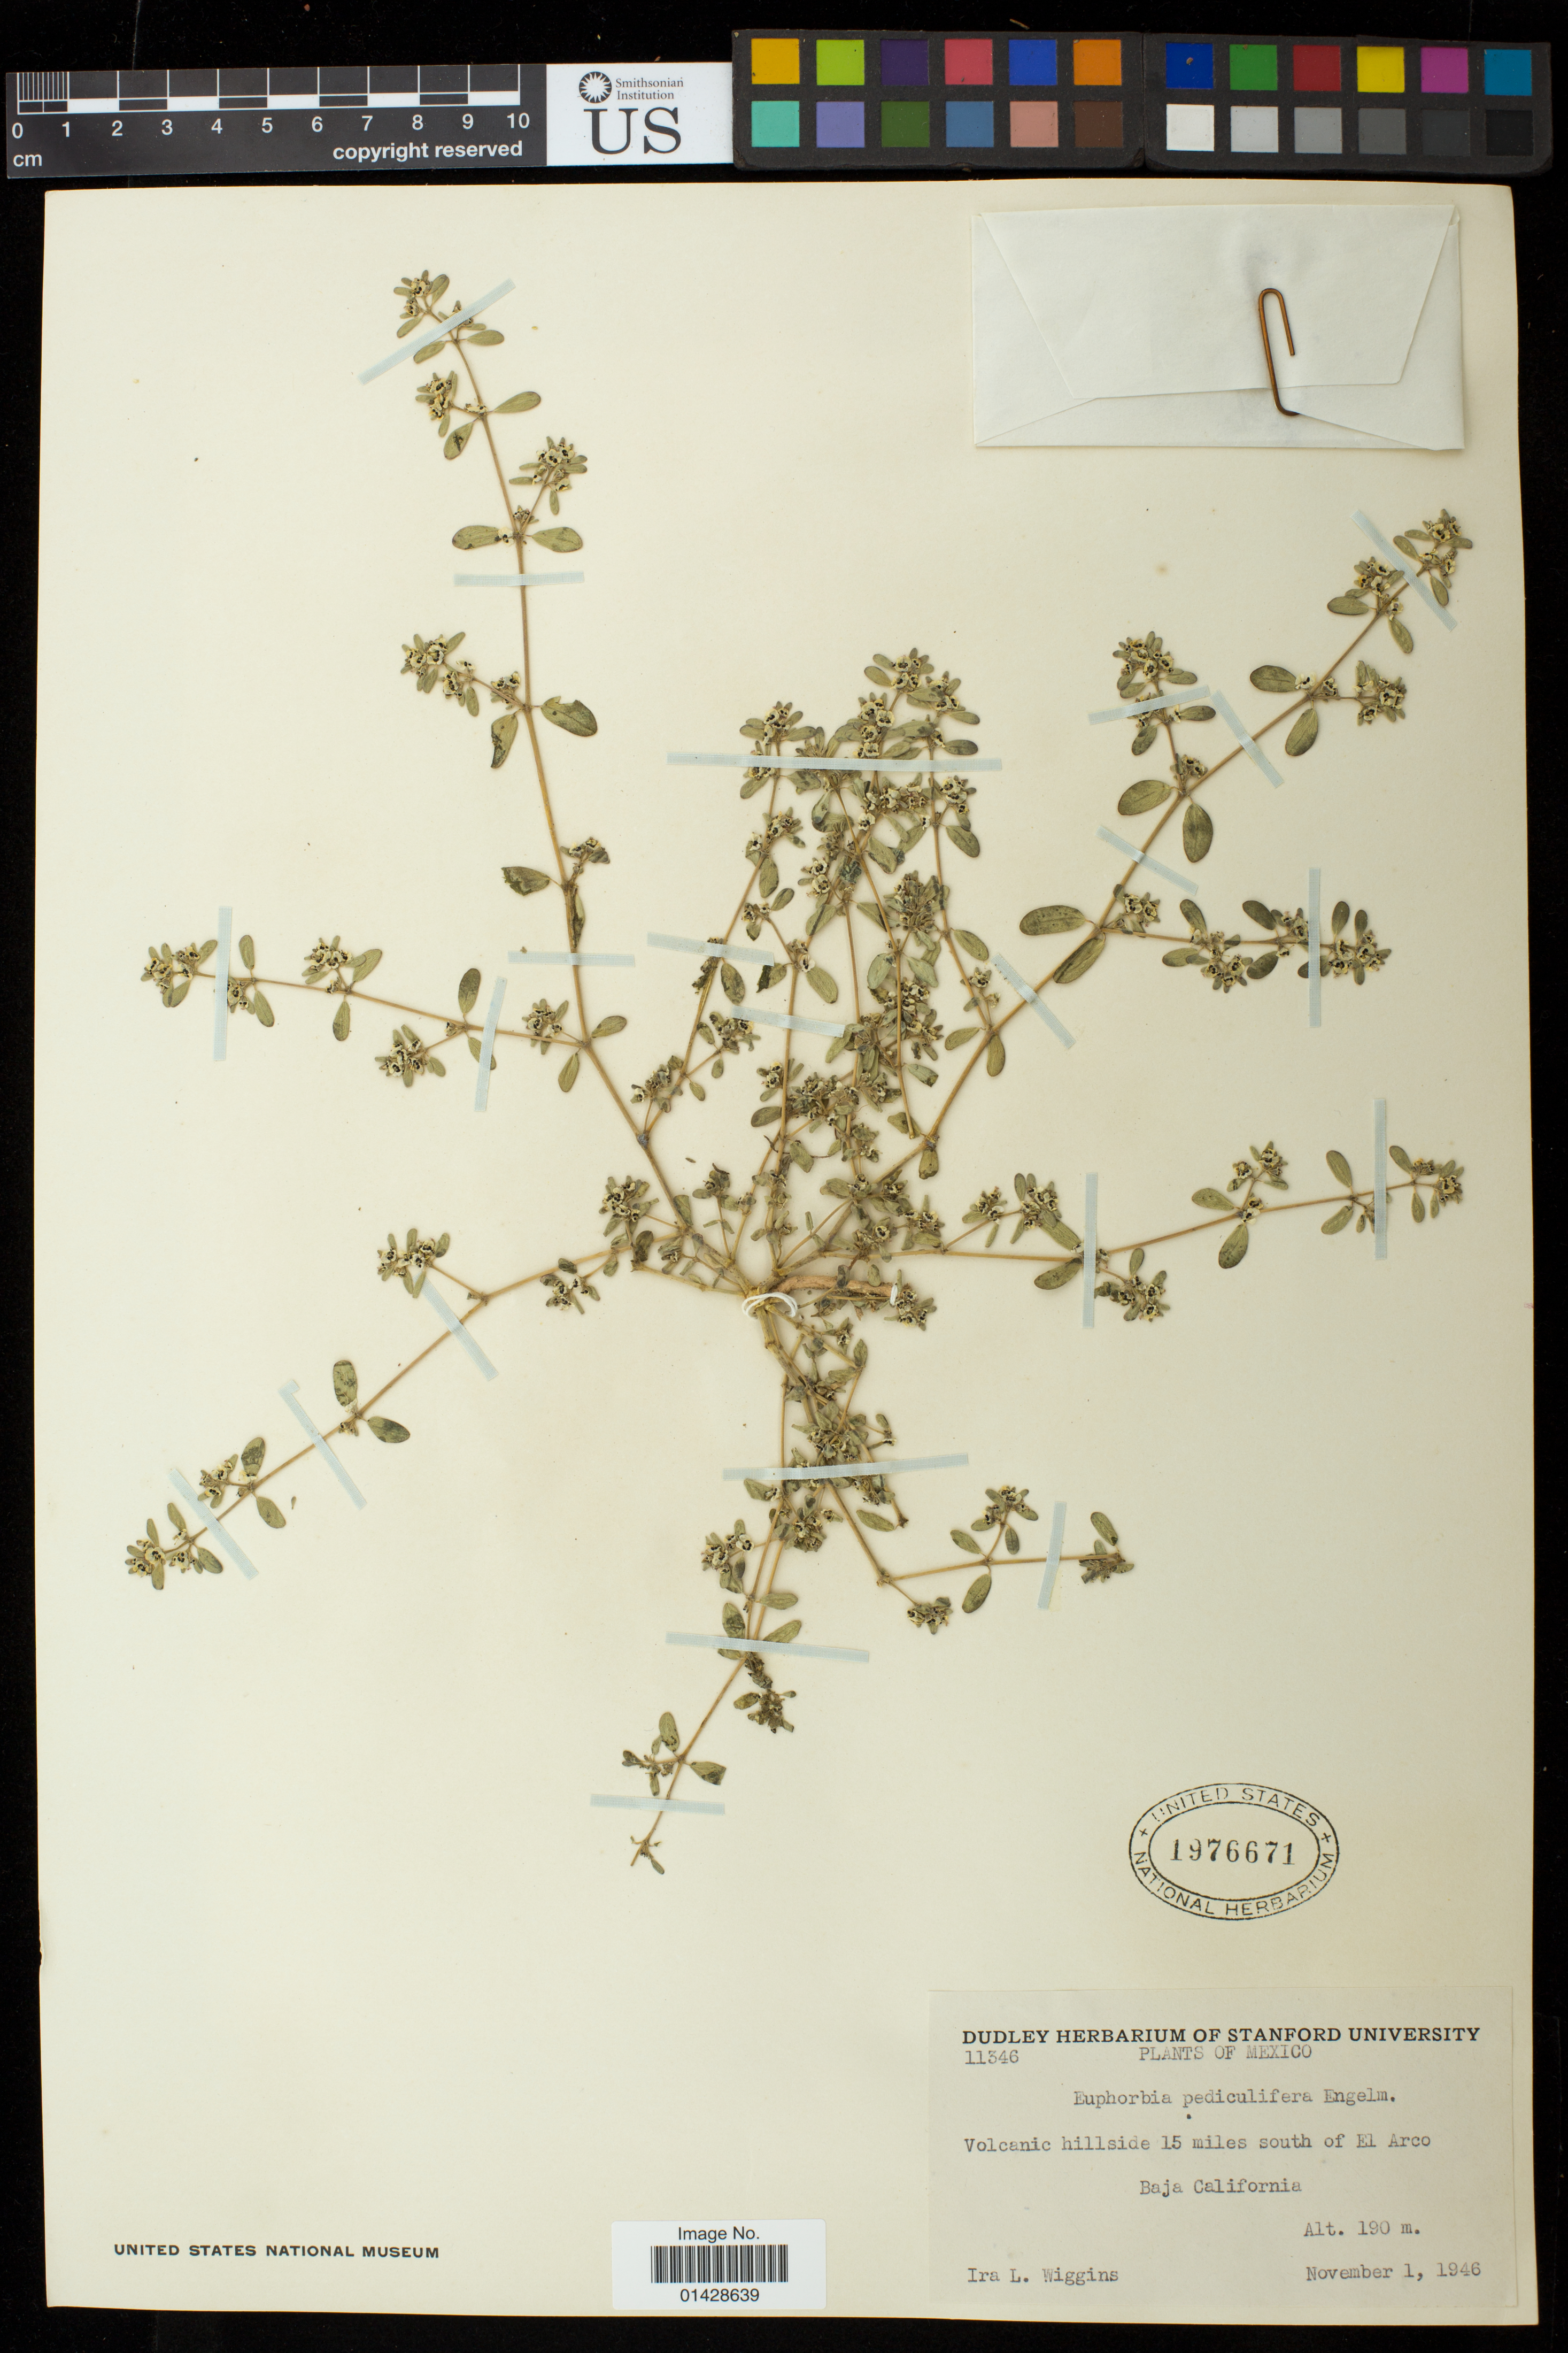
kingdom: Plantae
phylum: Tracheophyta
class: Magnoliopsida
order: Malpighiales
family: Euphorbiaceae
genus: Euphorbia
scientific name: Euphorbia pediculifera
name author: Engelm.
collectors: I. L. Wiggins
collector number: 11346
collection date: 1946-11-01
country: Mexico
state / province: Baja California Norte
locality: Volcanic hillside 15 miles south of El Arco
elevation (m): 190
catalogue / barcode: US 1976671